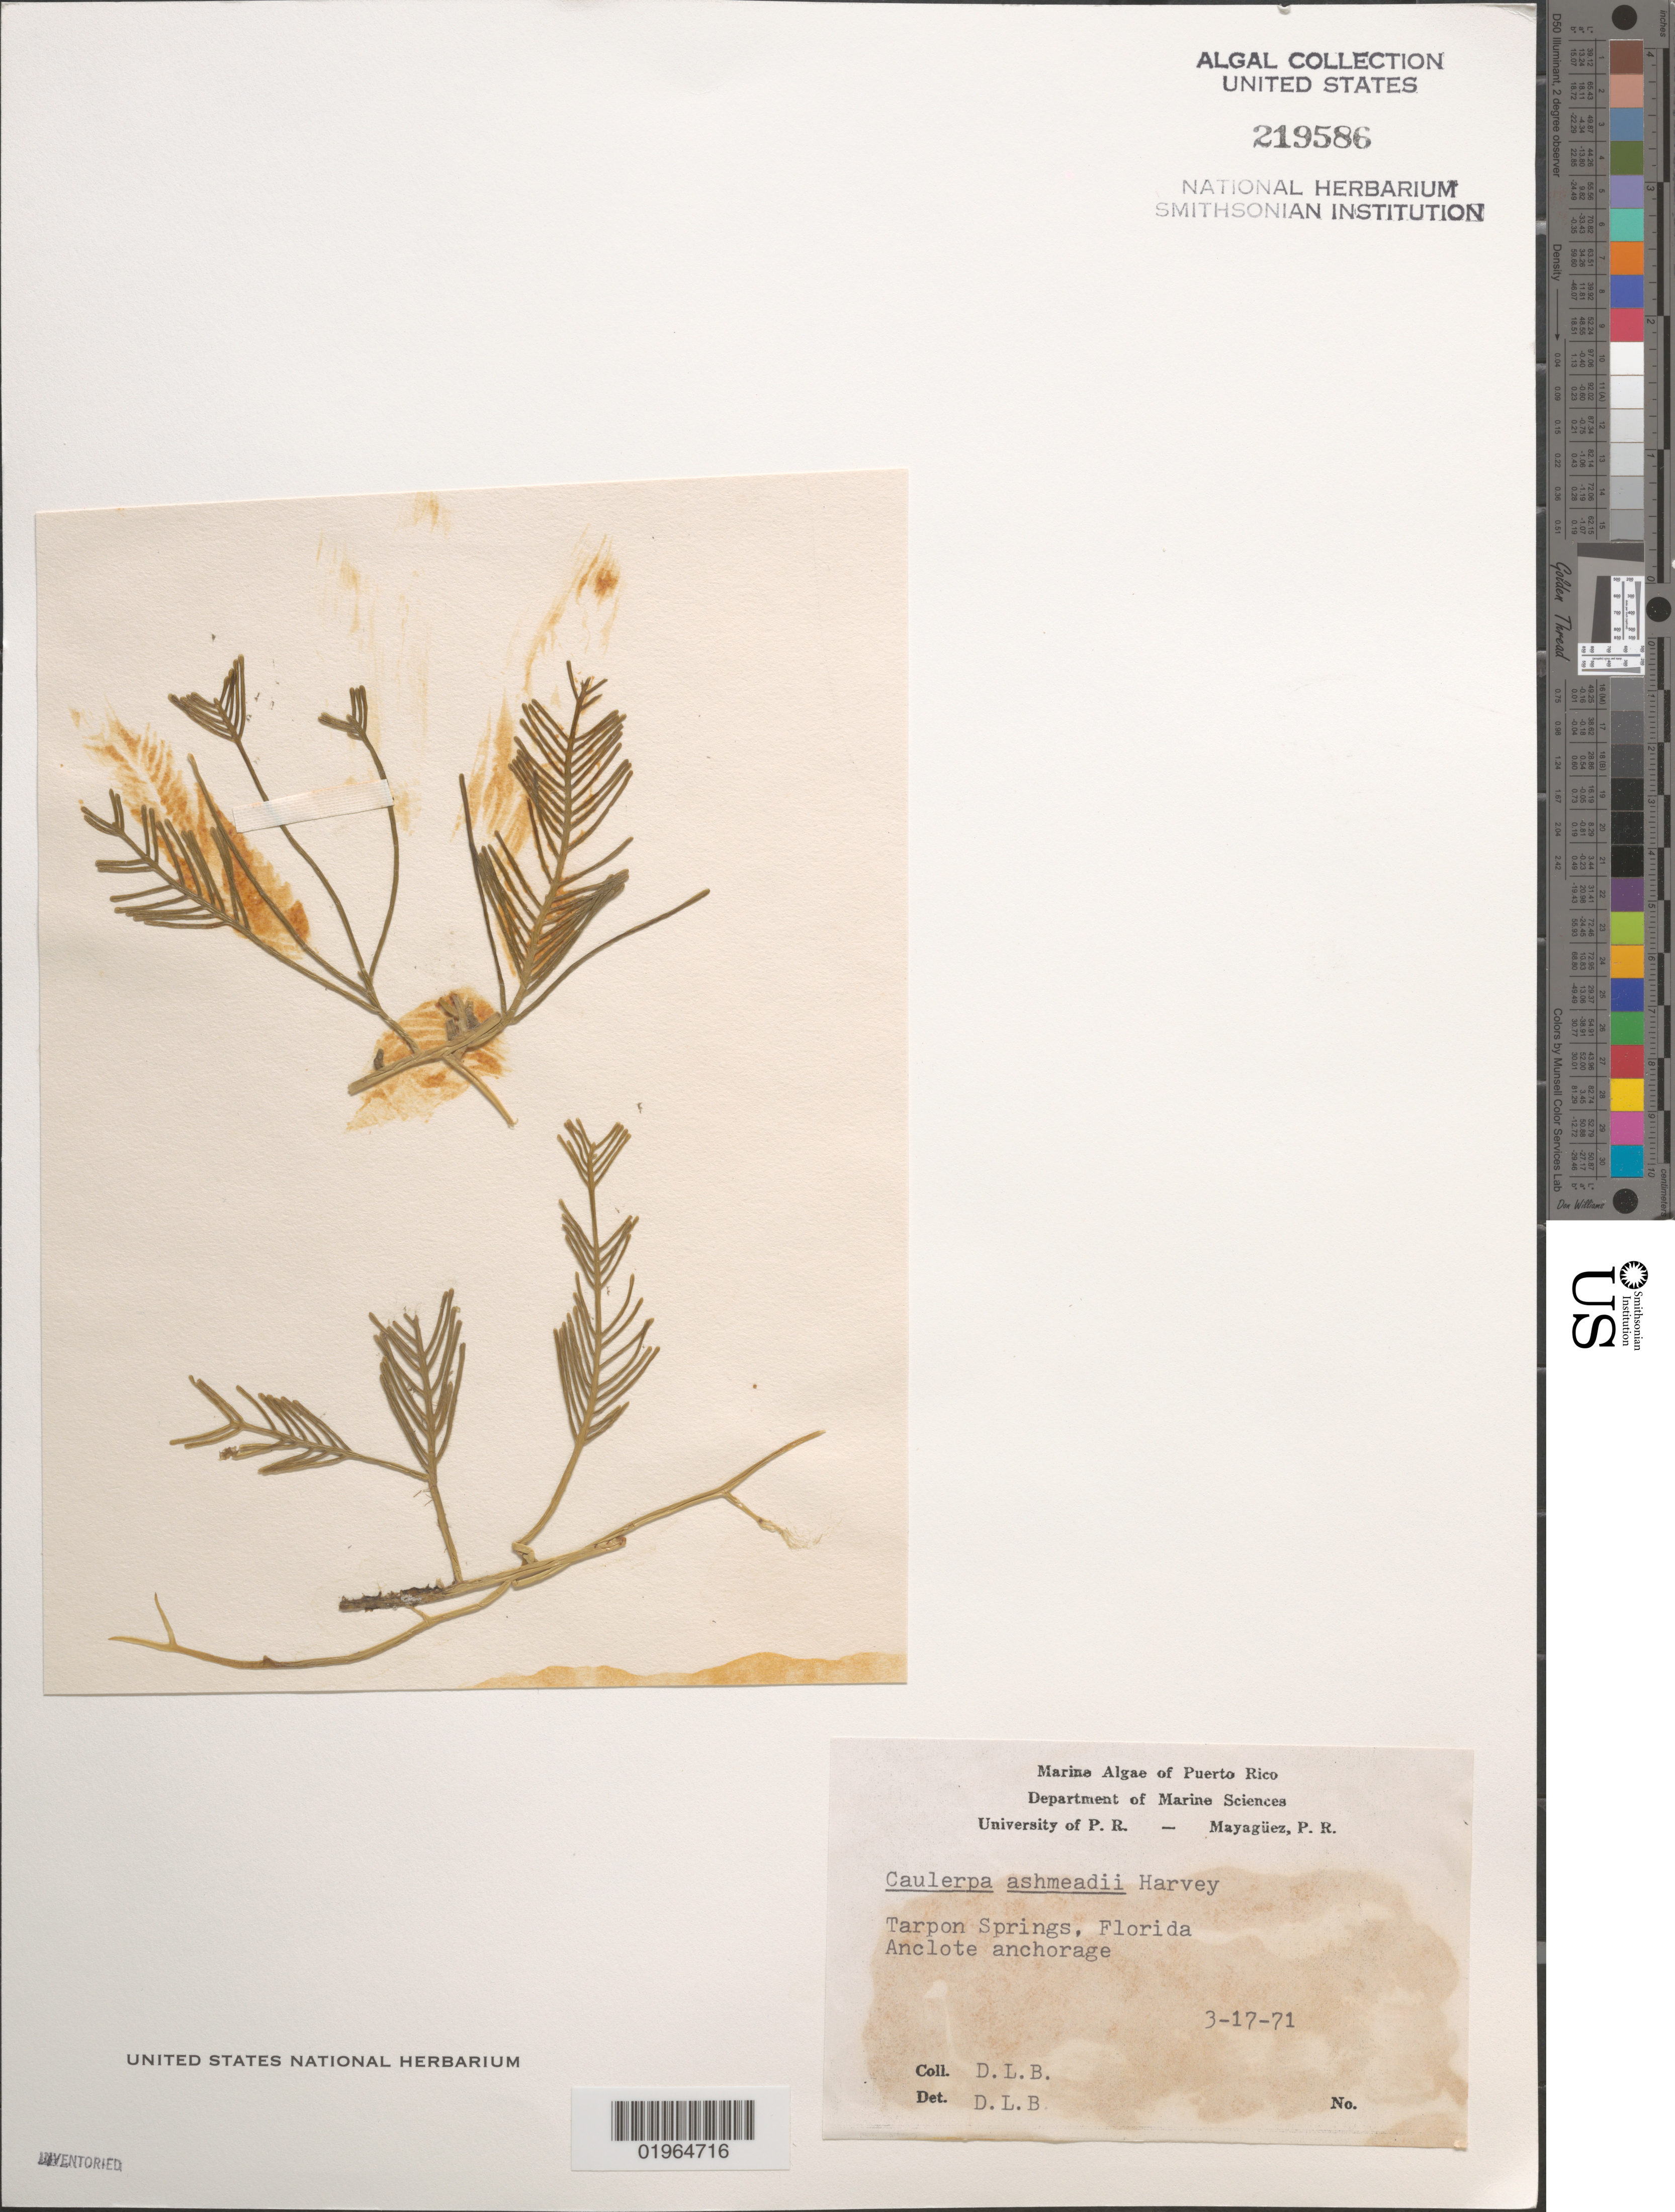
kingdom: Plantae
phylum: Chlorophyta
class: Ulvophyceae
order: Bryopsidales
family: Caulerpaceae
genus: Caulerpa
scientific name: Caulerpa ashmeadii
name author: Harv.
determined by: Ballantine, D. L.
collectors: D.L. Ballantine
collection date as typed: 17 Mar 1971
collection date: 1971-03-17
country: United States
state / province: Florida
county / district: Pinellas County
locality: Tarpon Springs, Anclote Anchorage.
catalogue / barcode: US 219586